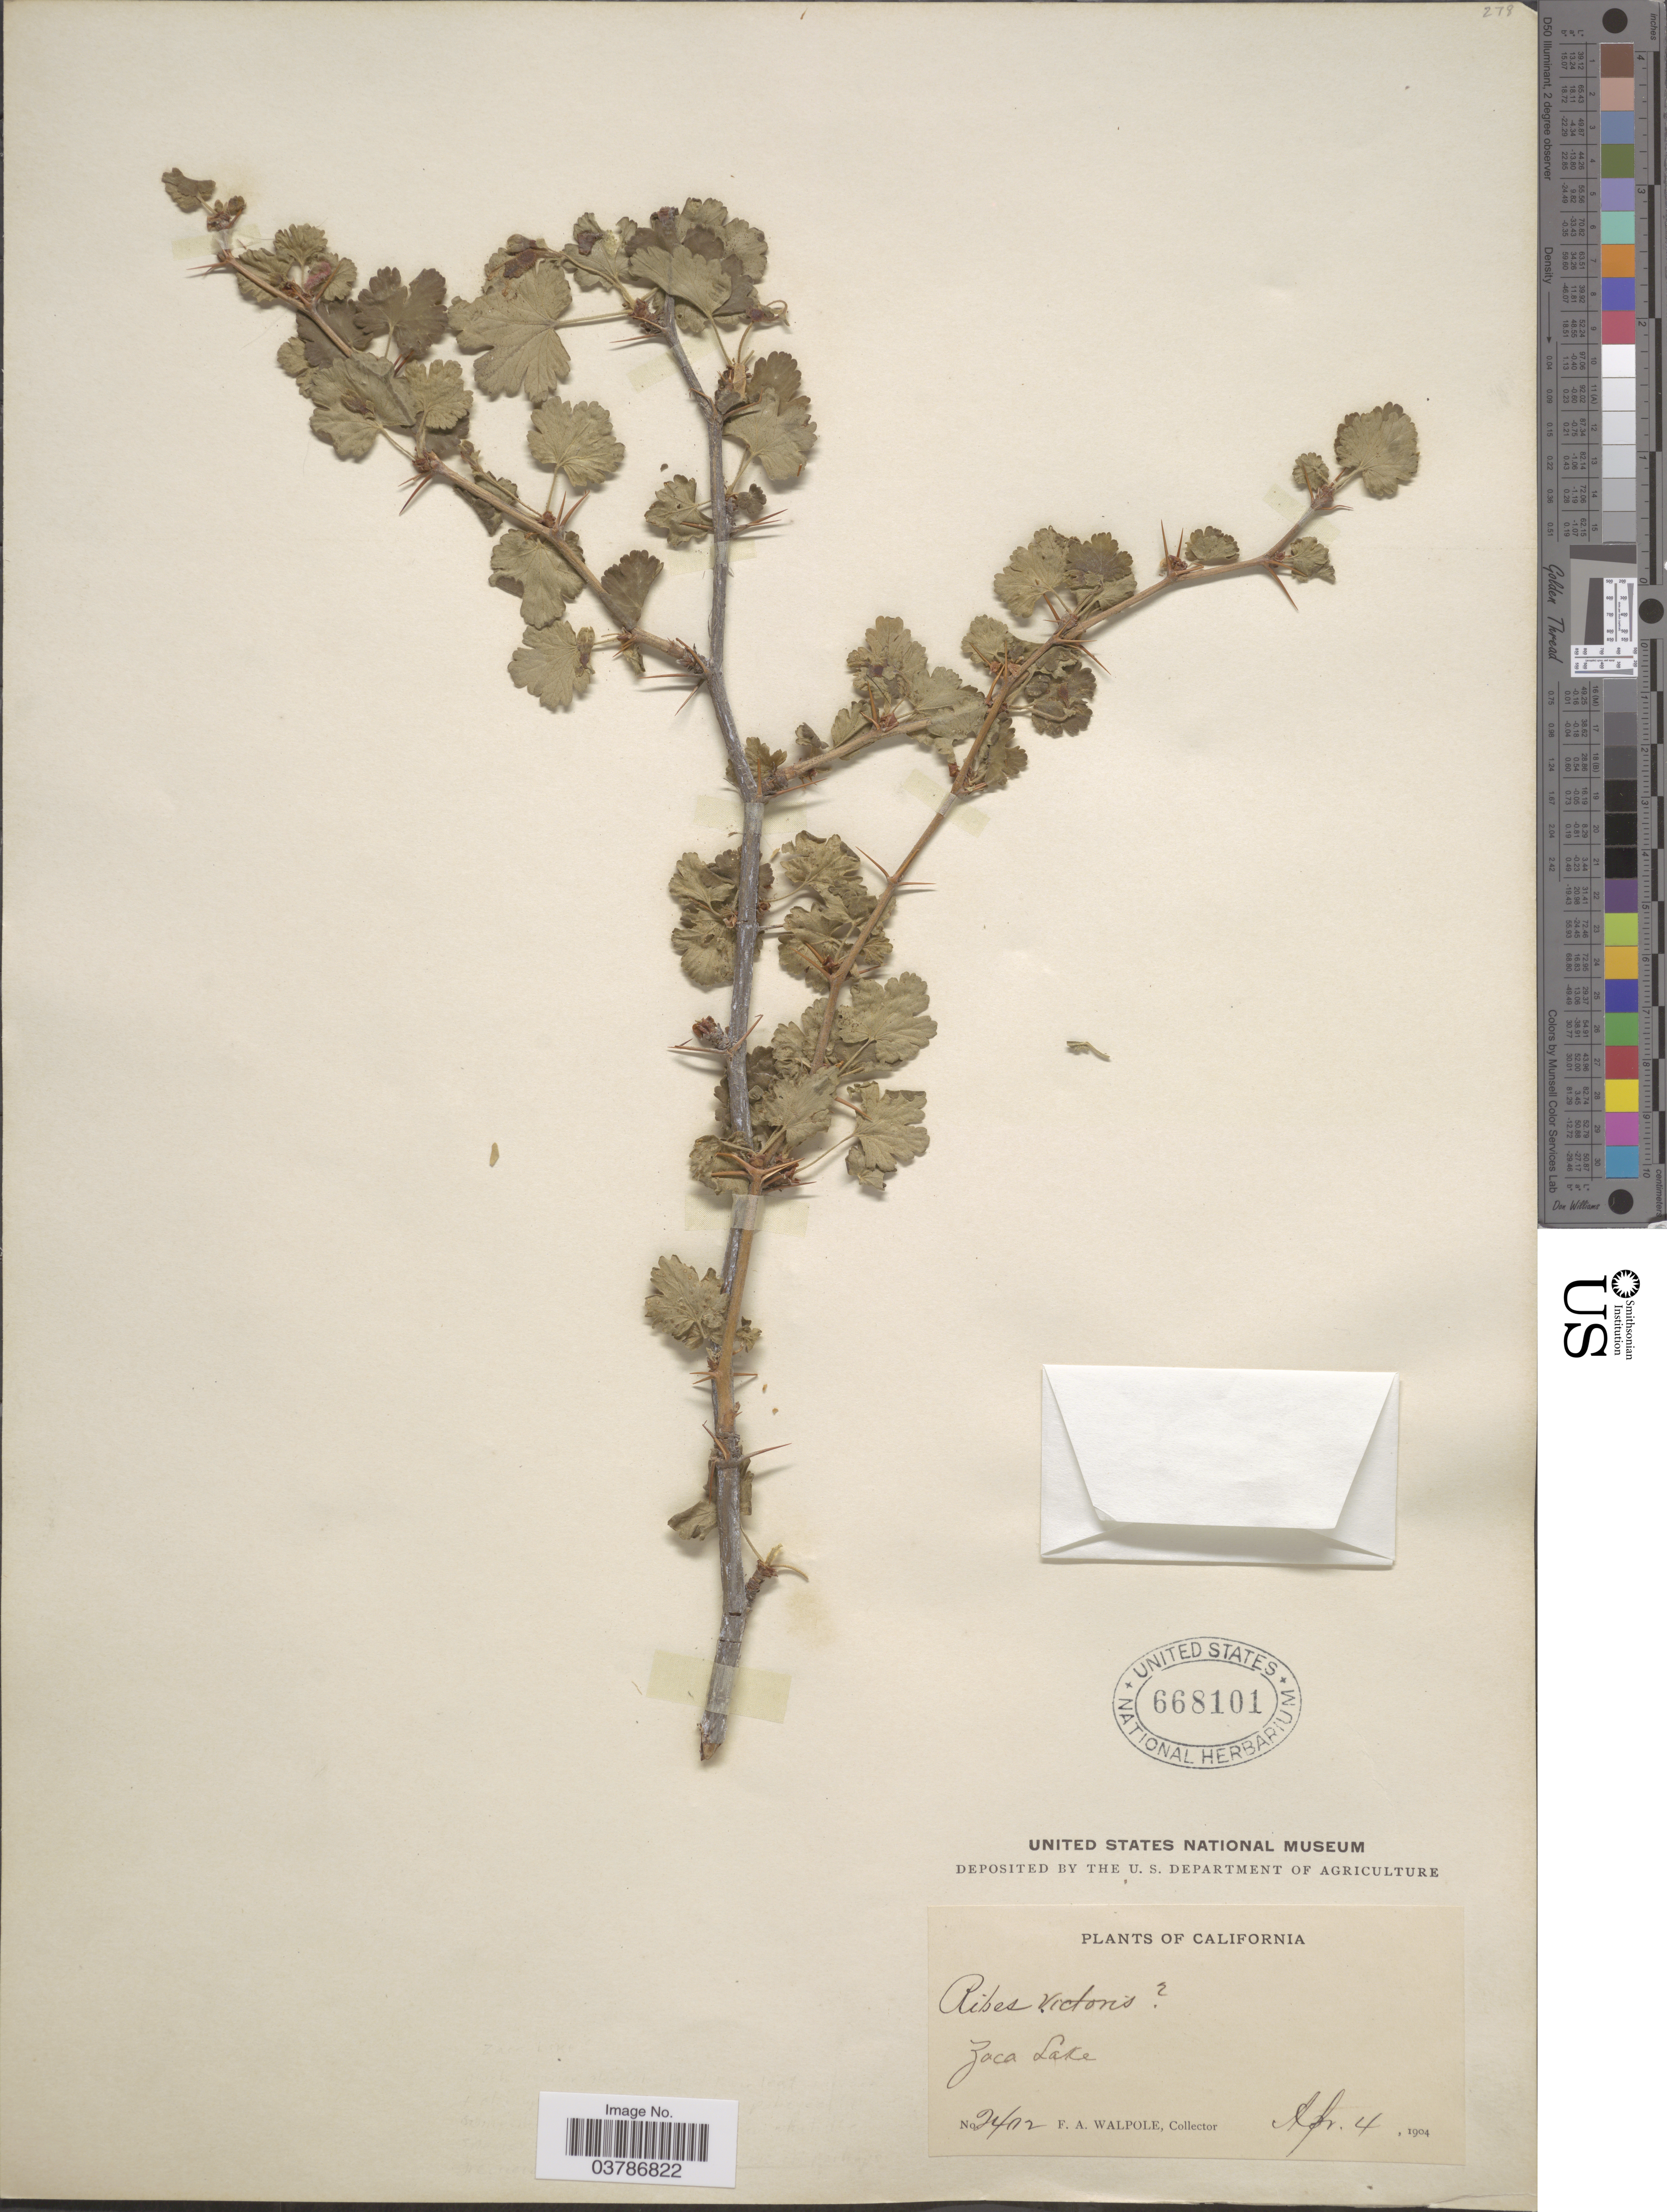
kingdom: Plantae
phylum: Tracheophyta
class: Magnoliopsida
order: Saxifragales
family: Grossulariaceae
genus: Ribes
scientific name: Ribes victoris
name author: Greene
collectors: F. Walpole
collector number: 2402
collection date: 1904-04-04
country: United States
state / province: California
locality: Zaca Lake.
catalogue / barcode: US 668101